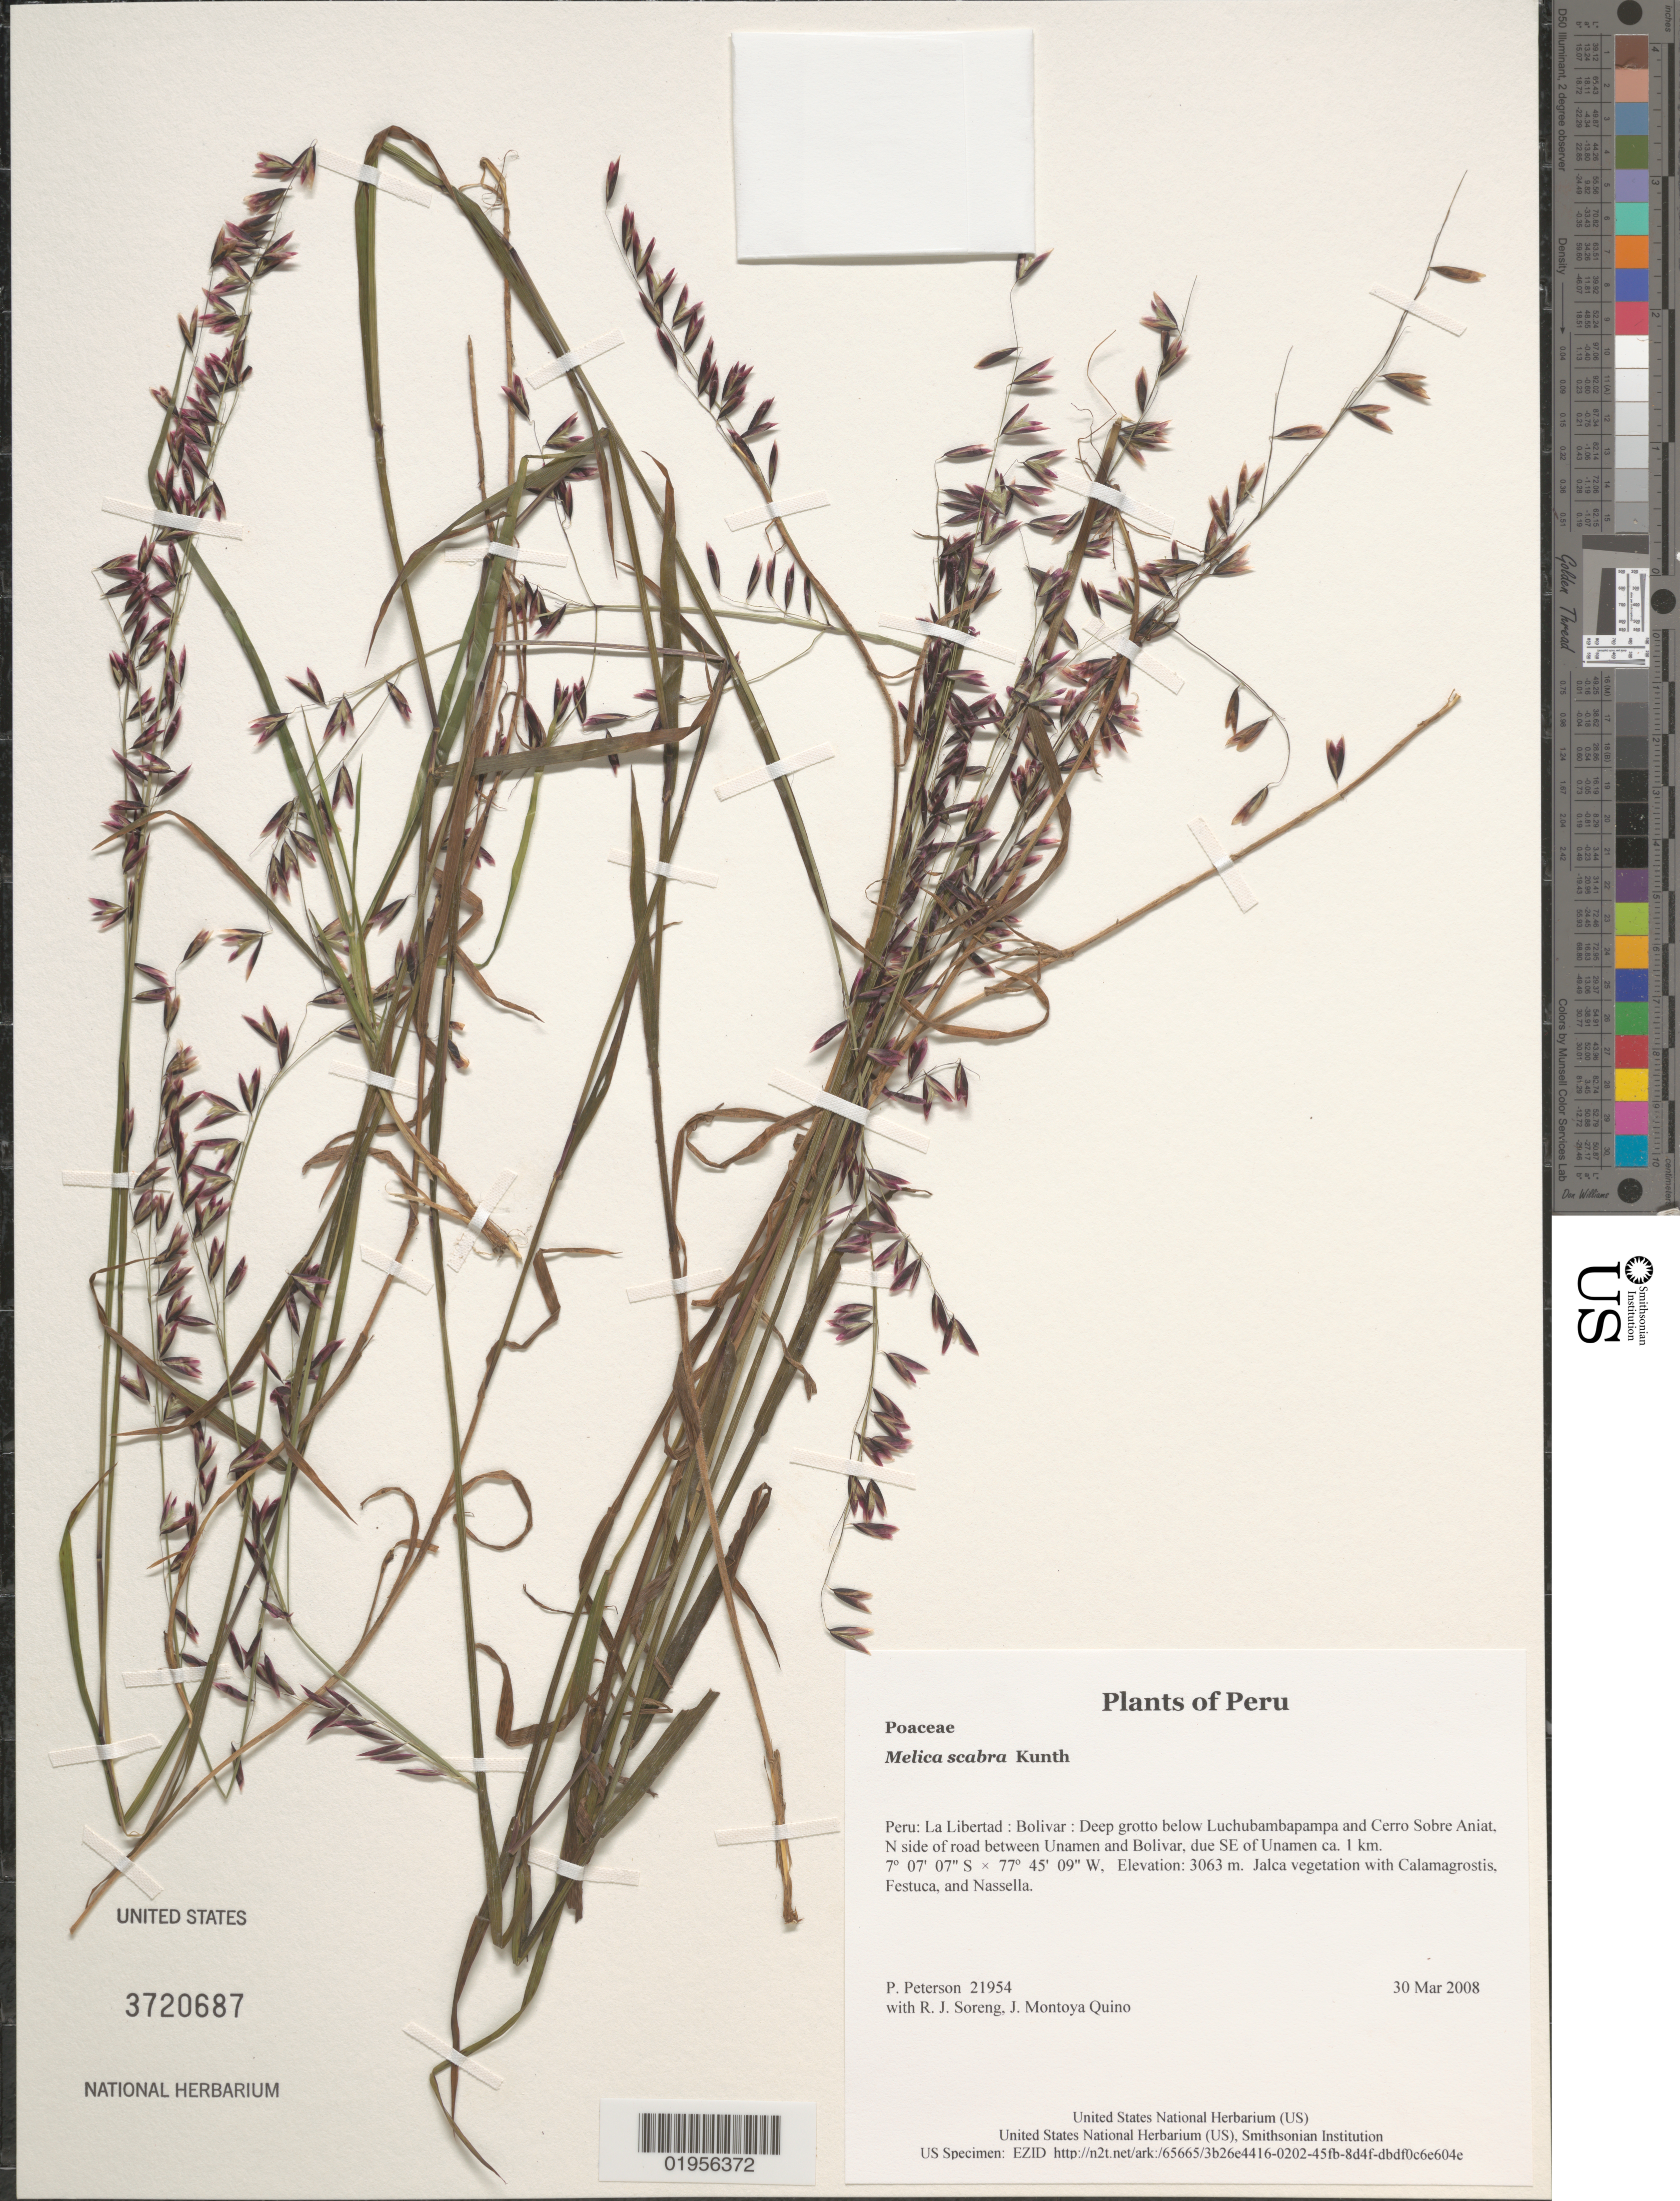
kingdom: Plantae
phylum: Tracheophyta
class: Liliopsida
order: Poales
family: Poaceae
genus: Melica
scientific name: Melica scabra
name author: Kunth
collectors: P. M. Peterson, R. J. Soreng & J. Montoya Quino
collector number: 21954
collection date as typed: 30 Mar 2008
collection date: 2008-03-30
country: Peru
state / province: La Libertad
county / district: Bolívar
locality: Deep grotto below Luchubambapampa and Cerro Sobre Aniat, N side of road between Unamen and Bolivar, due SE of Unamen ca. 1 km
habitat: Jalca vegetation with Calamagrostis, Festuca, and Nassella.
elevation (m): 3063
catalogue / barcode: US 3720687